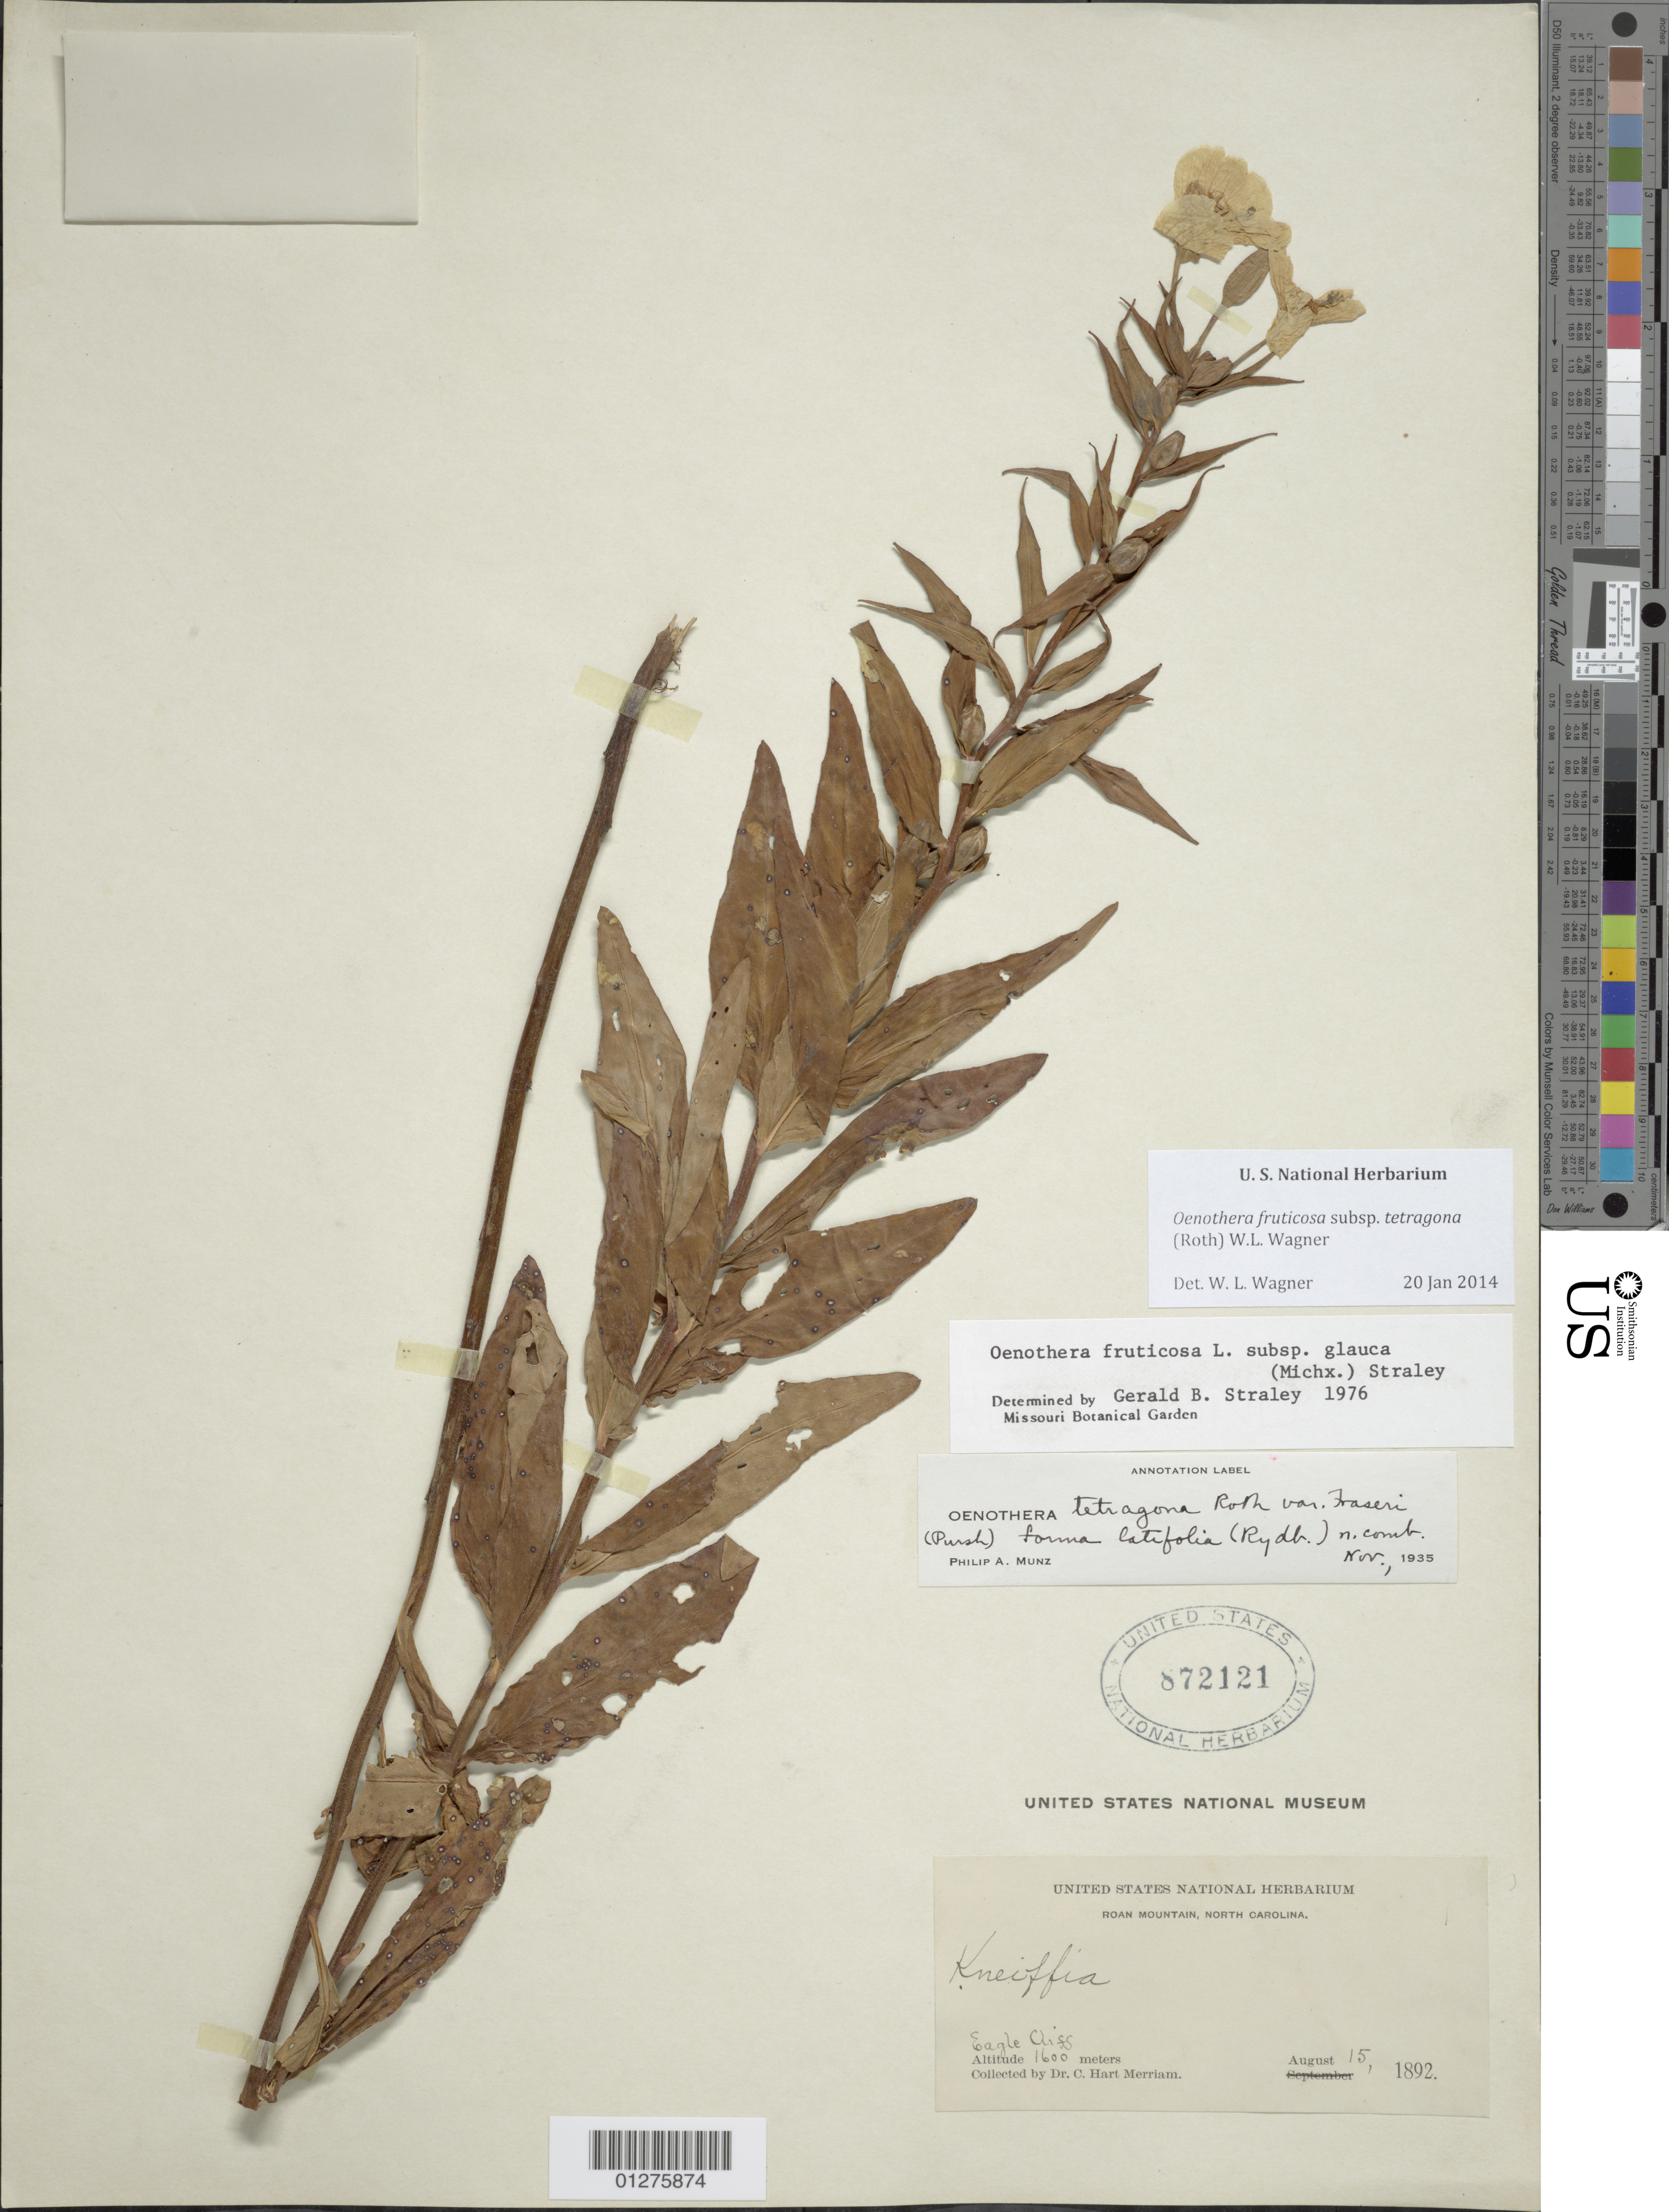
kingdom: Plantae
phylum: Tracheophyta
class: Magnoliopsida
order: Myrtales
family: Onagraceae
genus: Oenothera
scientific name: Oenothera fruticosa subsp. tetragona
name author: (Roth) W.L. Wagner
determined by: Wagner, W. L., (BOT), Smithsonian Institution - National Museum of Natural History (UNITED STATES)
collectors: C. Merriam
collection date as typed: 15 Aug 1892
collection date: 1892-08-15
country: United States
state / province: North Carolina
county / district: Mitchell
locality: Roan Mountains, Eagle Cliff.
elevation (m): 1600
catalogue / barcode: US 872121